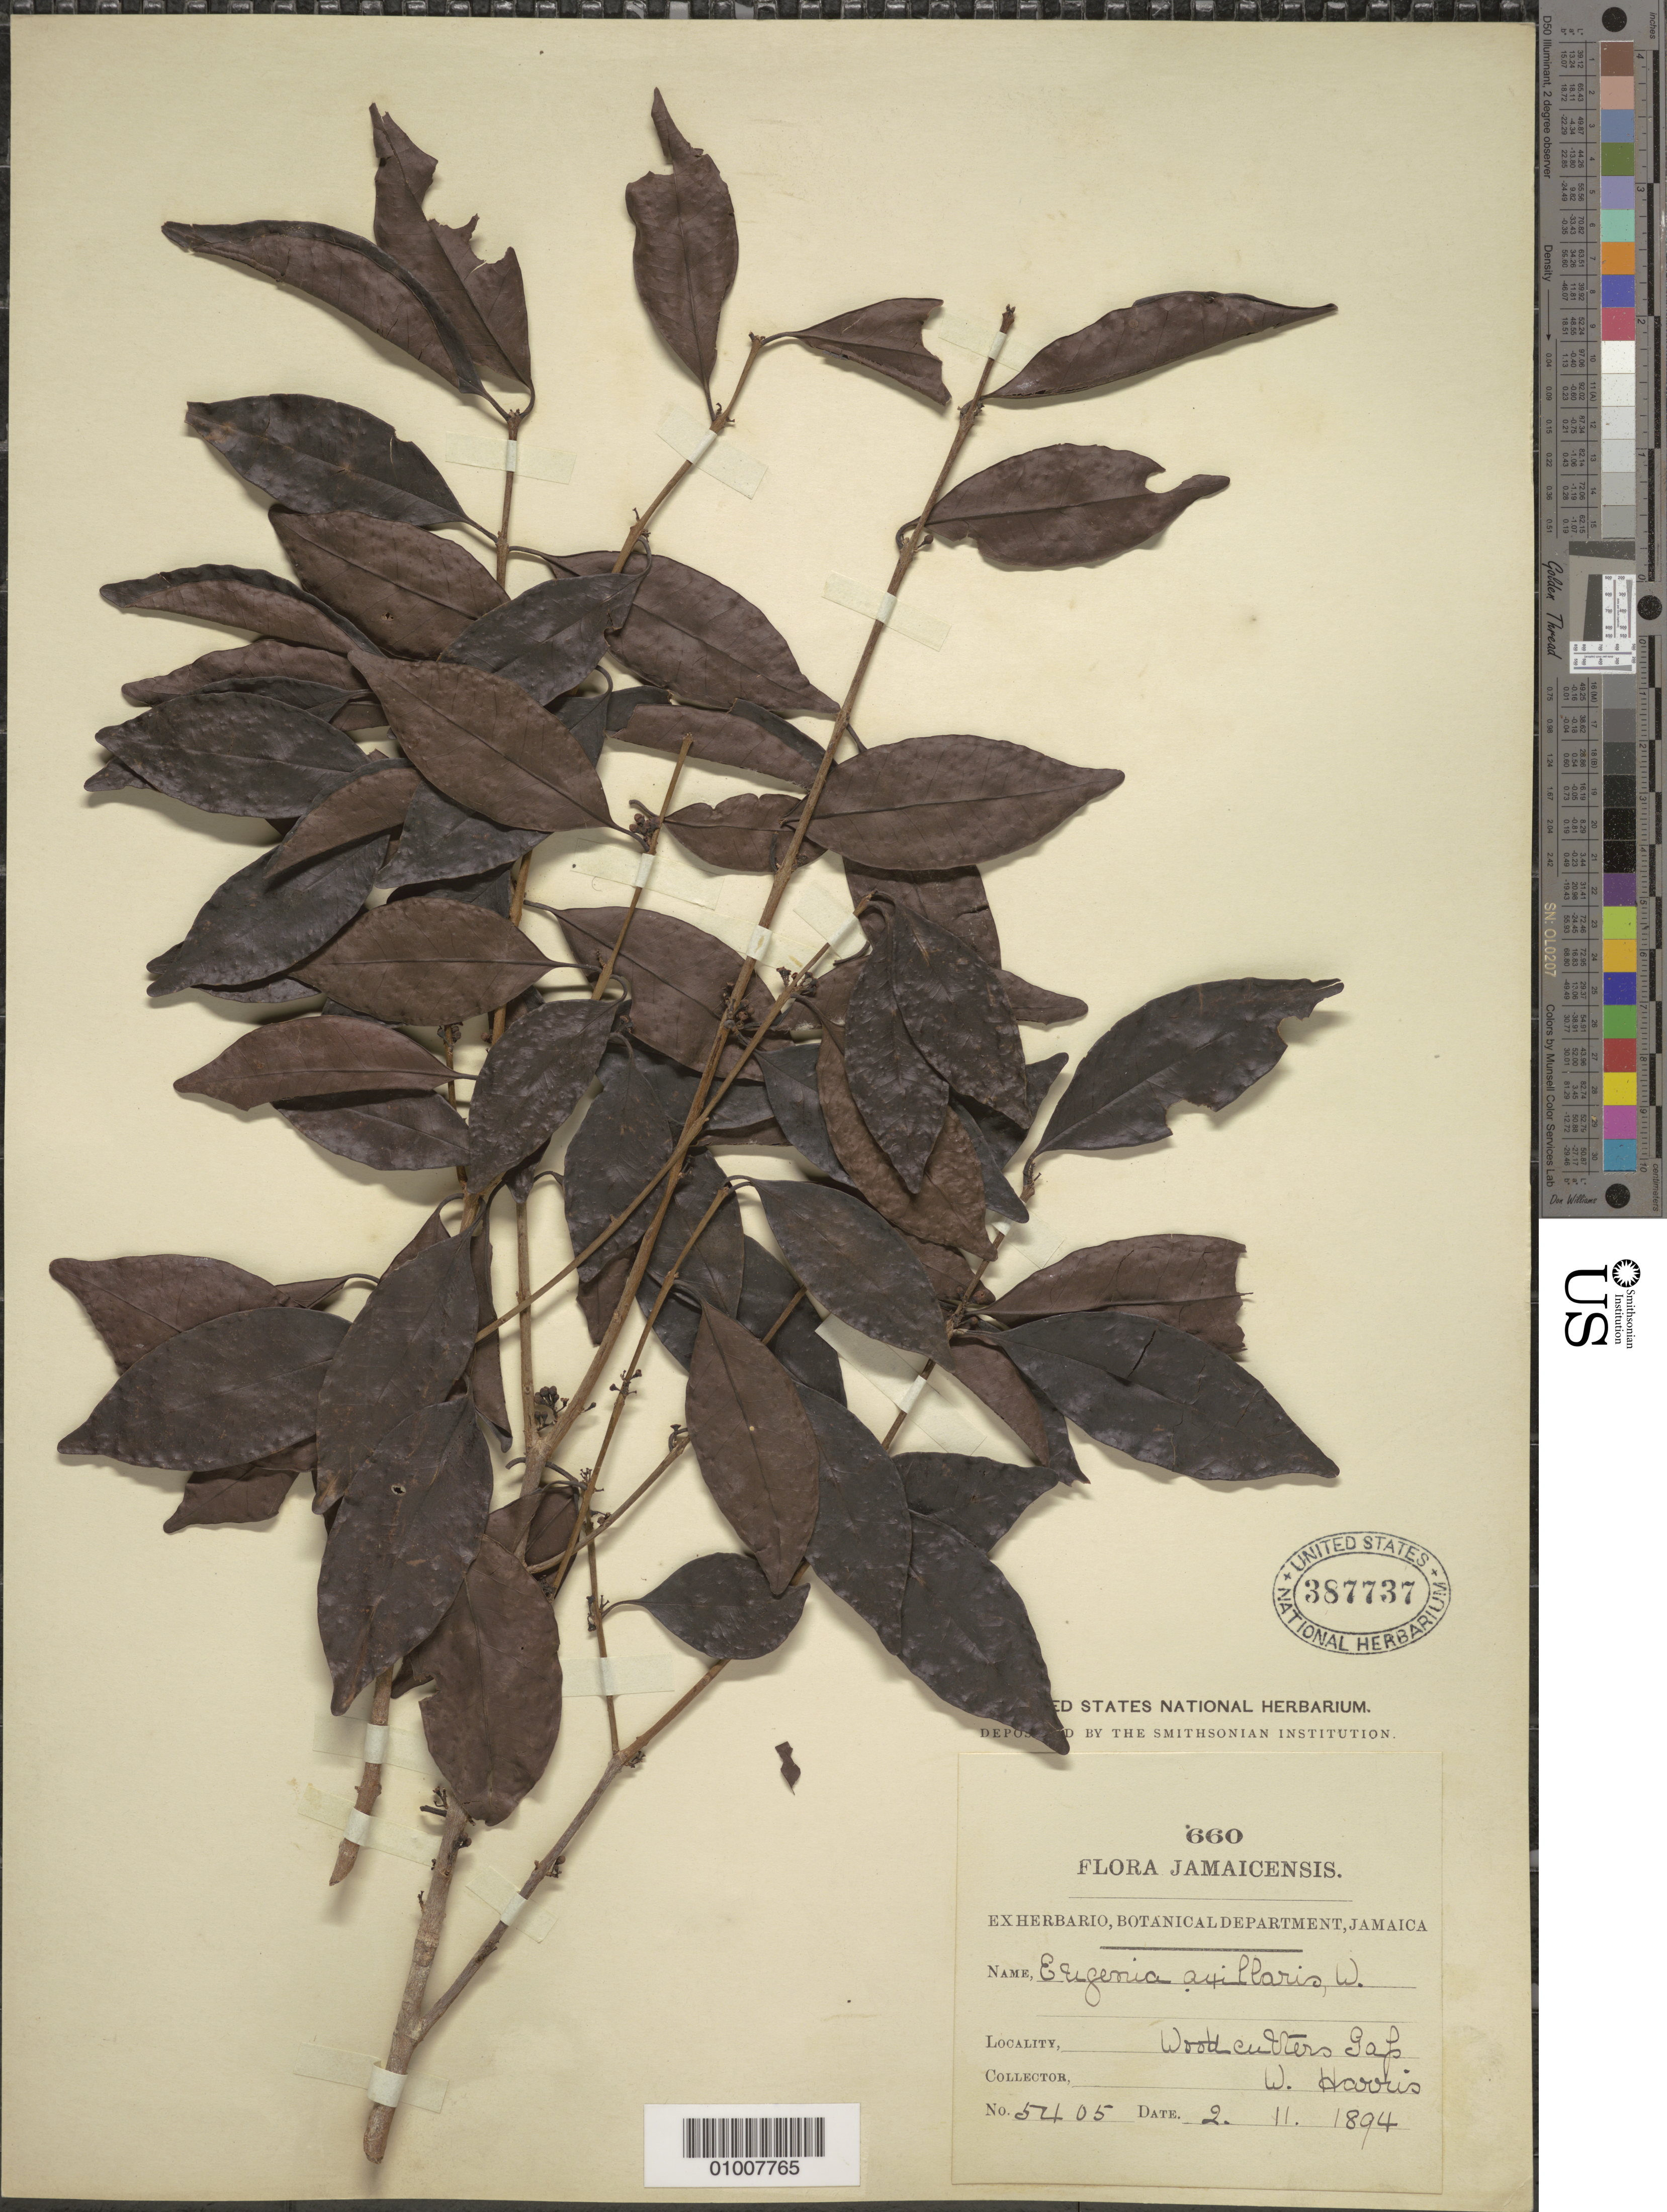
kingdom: Plantae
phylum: Tracheophyta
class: Magnoliopsida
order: Myrtales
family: Myrtaceae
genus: Eugenia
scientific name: Eugenia axillaris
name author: (Sw.) Willd.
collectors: W. Harris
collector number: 5405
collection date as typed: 02 Nov 1894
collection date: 1894-11-02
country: Jamaica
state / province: Saint Andrew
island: Jamaica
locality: Woodcutters Gap (on border of St. Andrew and Portland parishes)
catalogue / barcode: US 387737